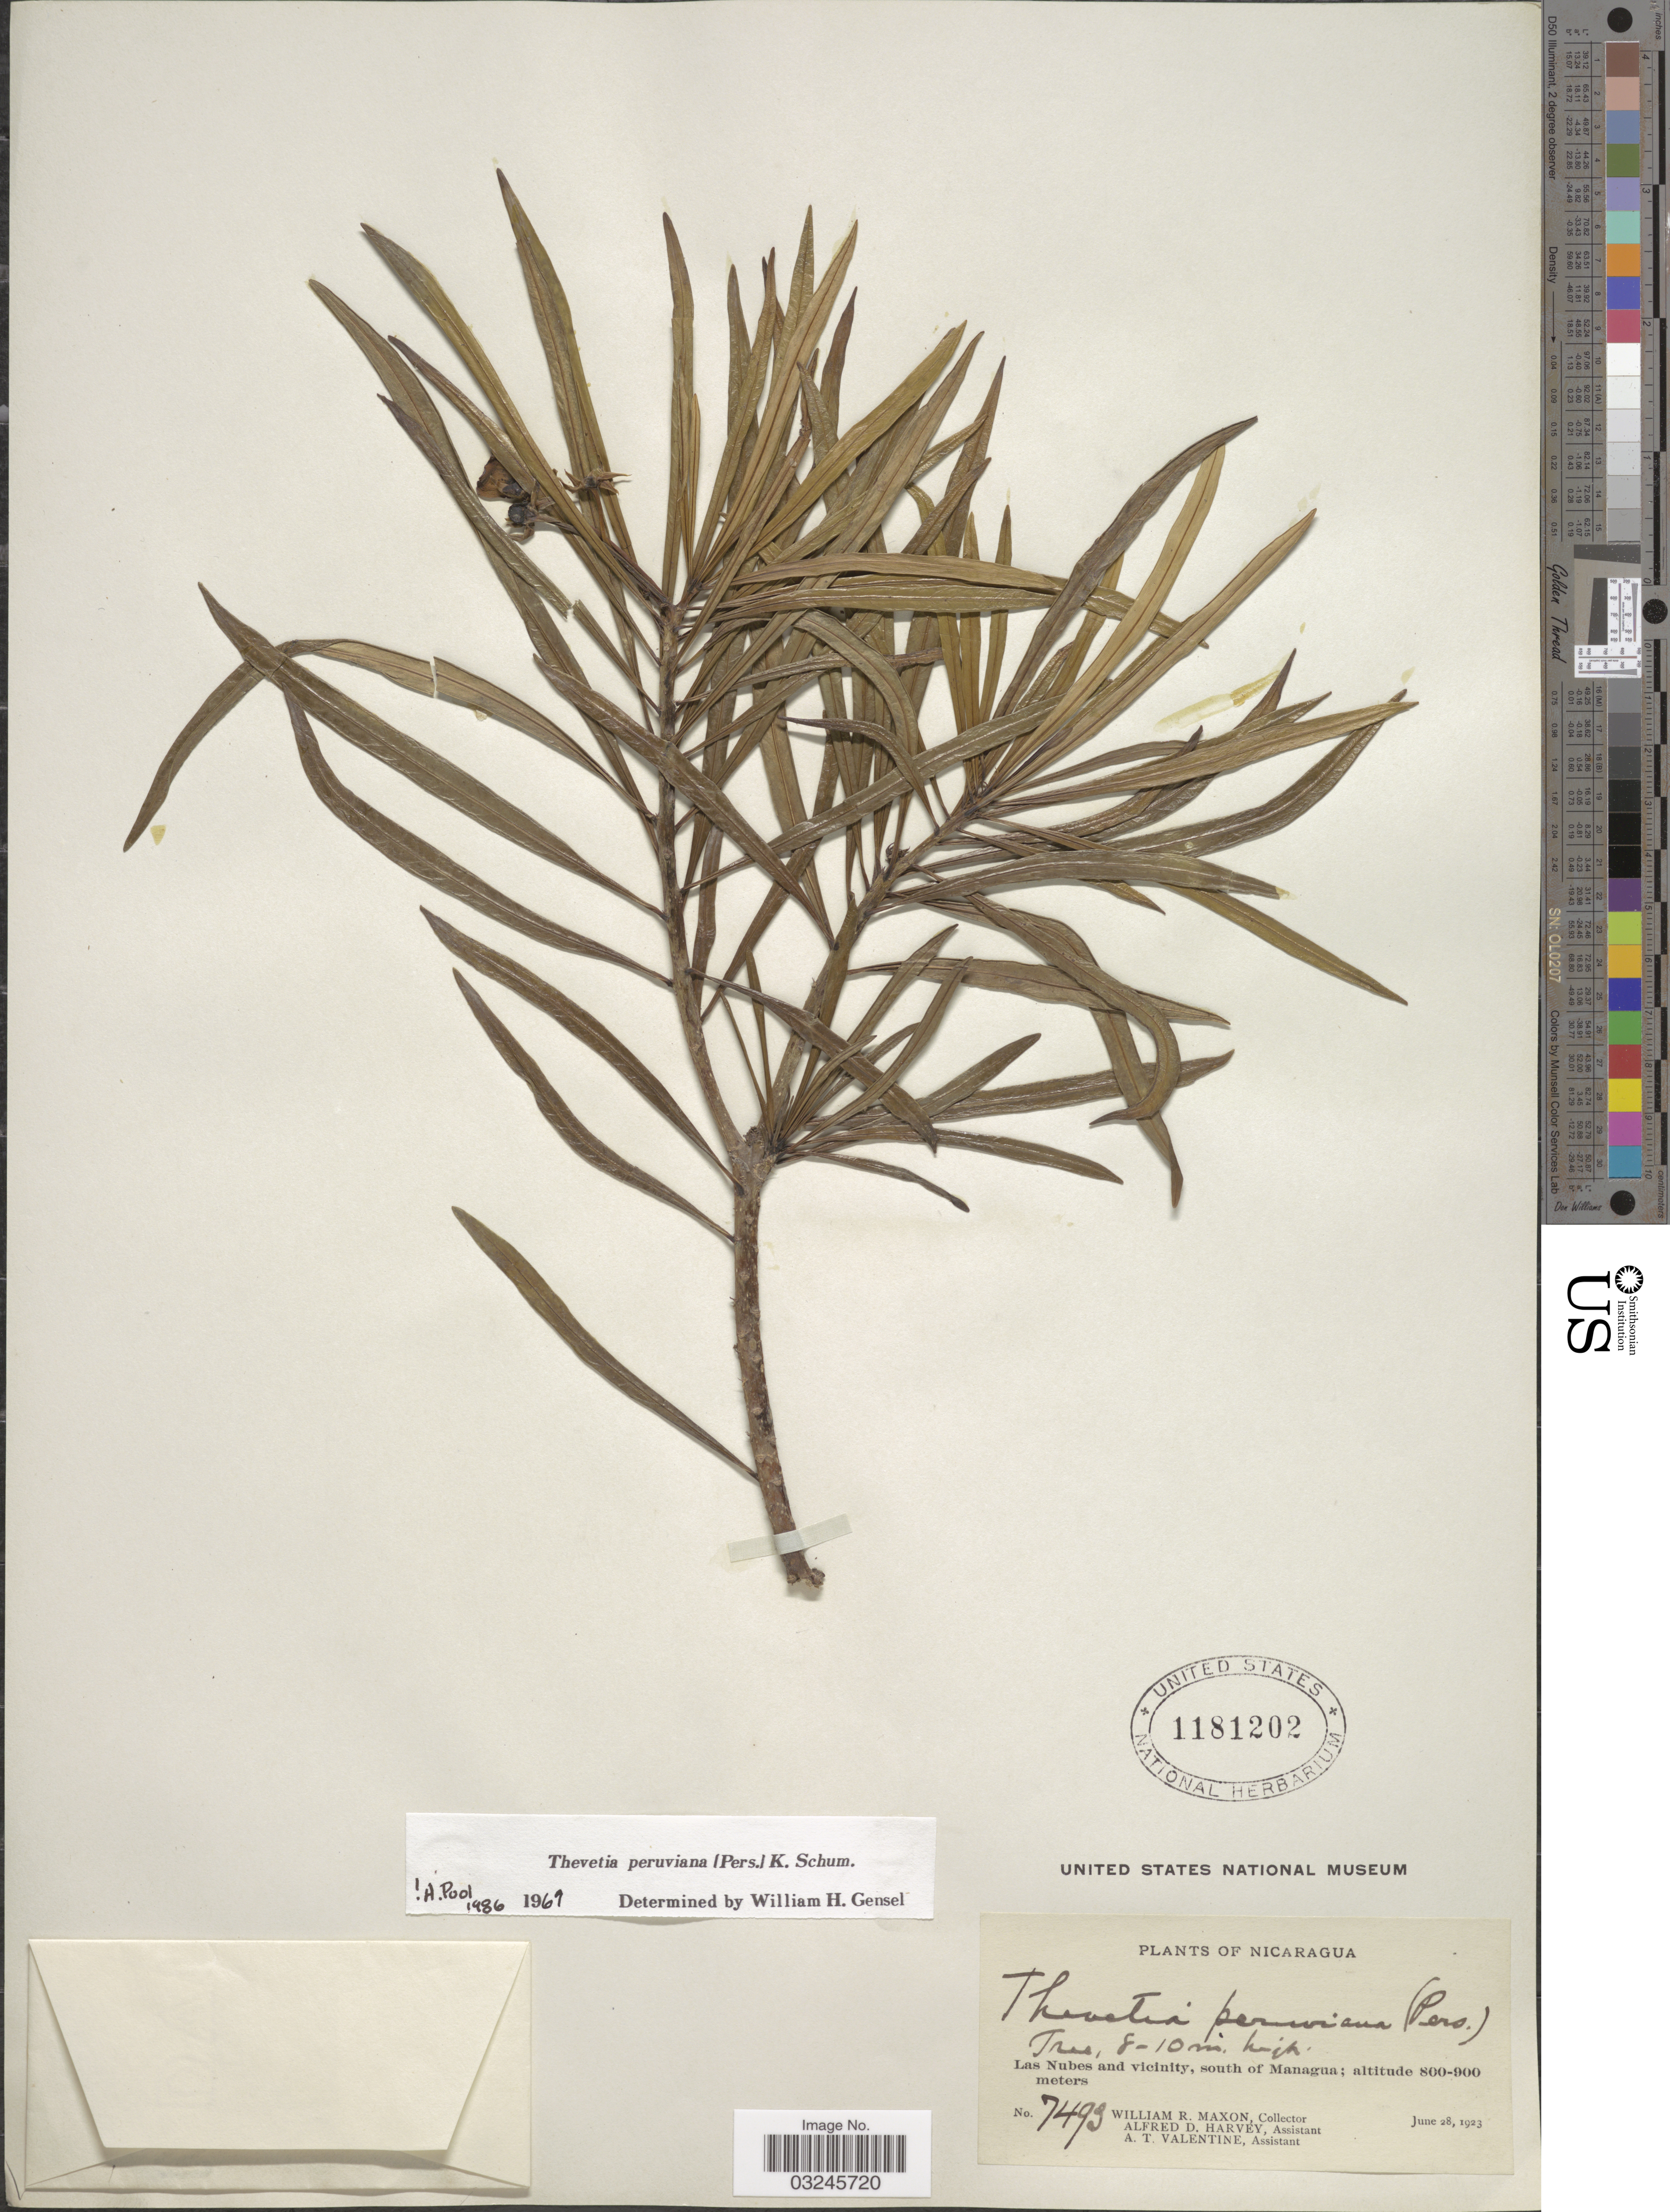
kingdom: Plantae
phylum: Tracheophyta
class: Magnoliopsida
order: Gentianales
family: Apocynaceae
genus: Thevetia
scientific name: Thevetia peruviana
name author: (Pers.) K. Schum.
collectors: W. R. Maxon, A. D. Harvey & A. Valentine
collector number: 7493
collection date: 1923-06-28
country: Nicaragua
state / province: Managua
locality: Las Nubes and vicinity, south of Managua.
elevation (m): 800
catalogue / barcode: US 1181202